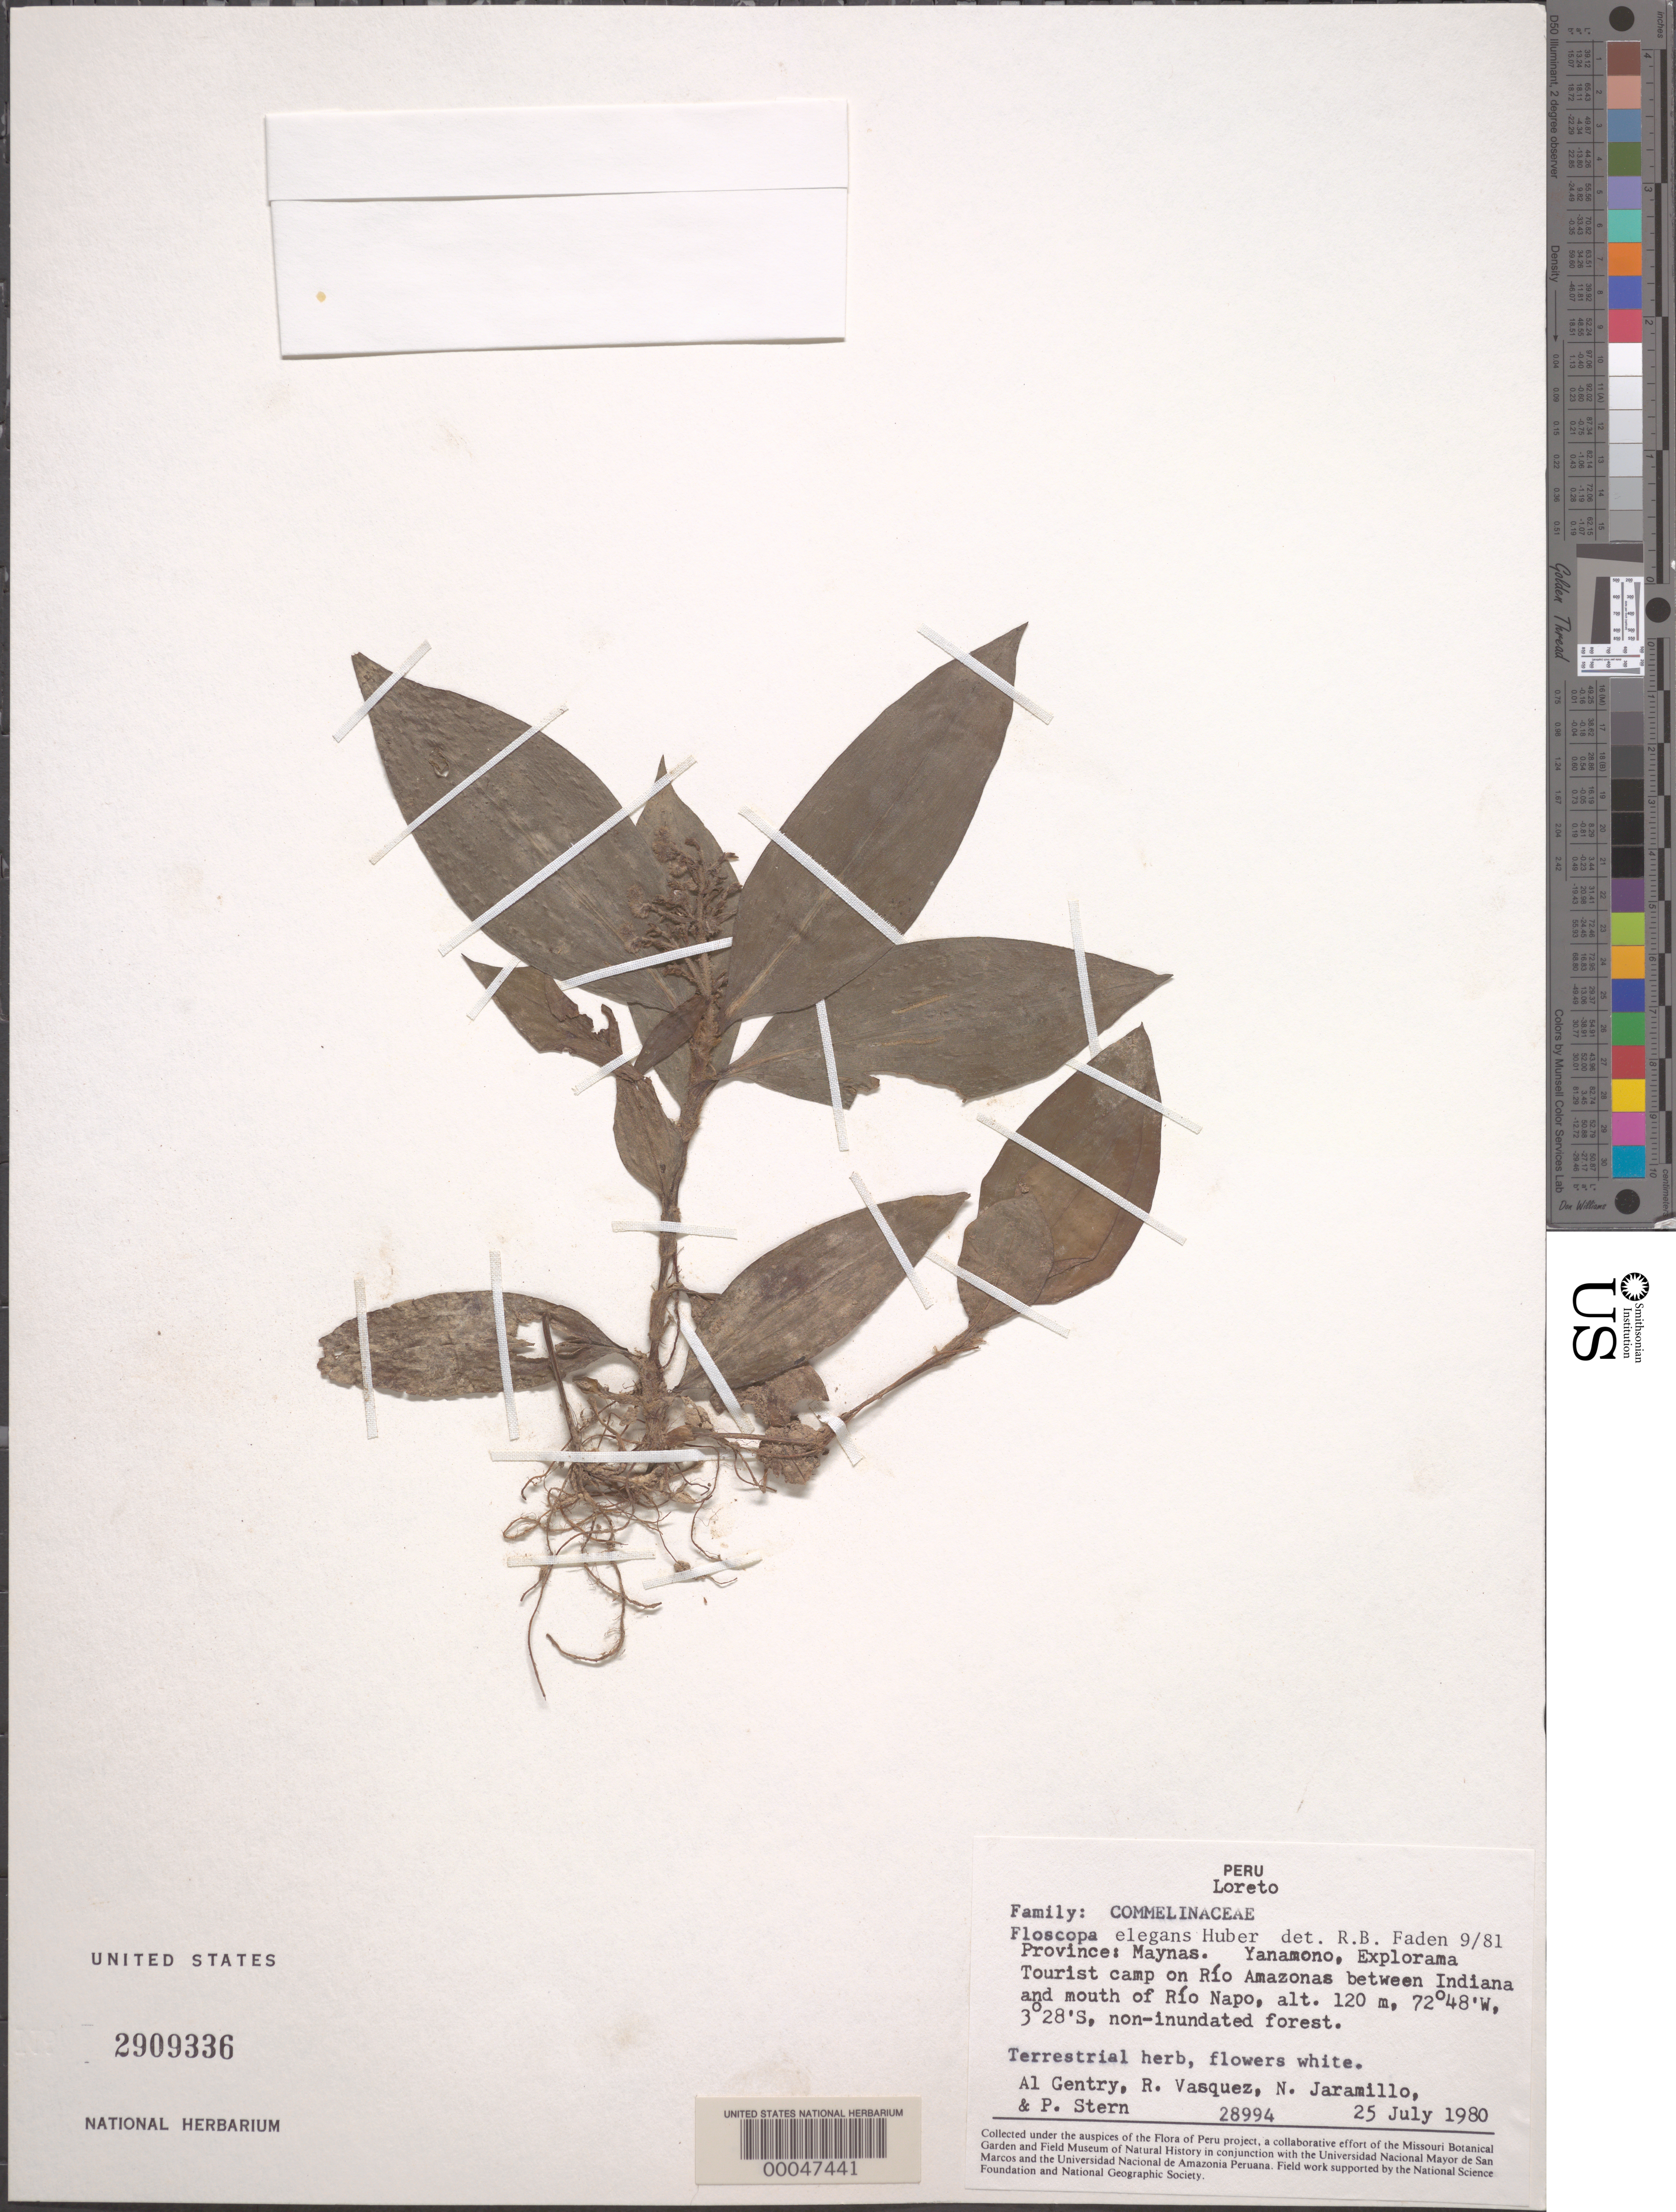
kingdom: Plantae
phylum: Tracheophyta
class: Liliopsida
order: Commelinales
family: Commelinaceae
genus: Floscopa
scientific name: Floscopa elegans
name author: Huber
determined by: Faden, Robert B., (US), Smithsonian Institution - National Museum of Natural History (UNITED STATES)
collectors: A. H. Gentry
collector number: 28994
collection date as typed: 25 Jul 1980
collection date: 1980-07-25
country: Peru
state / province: Loreto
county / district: Maynas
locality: Yanamono, rio amazonas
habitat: Non-inundated forest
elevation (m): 120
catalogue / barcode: US 2909336